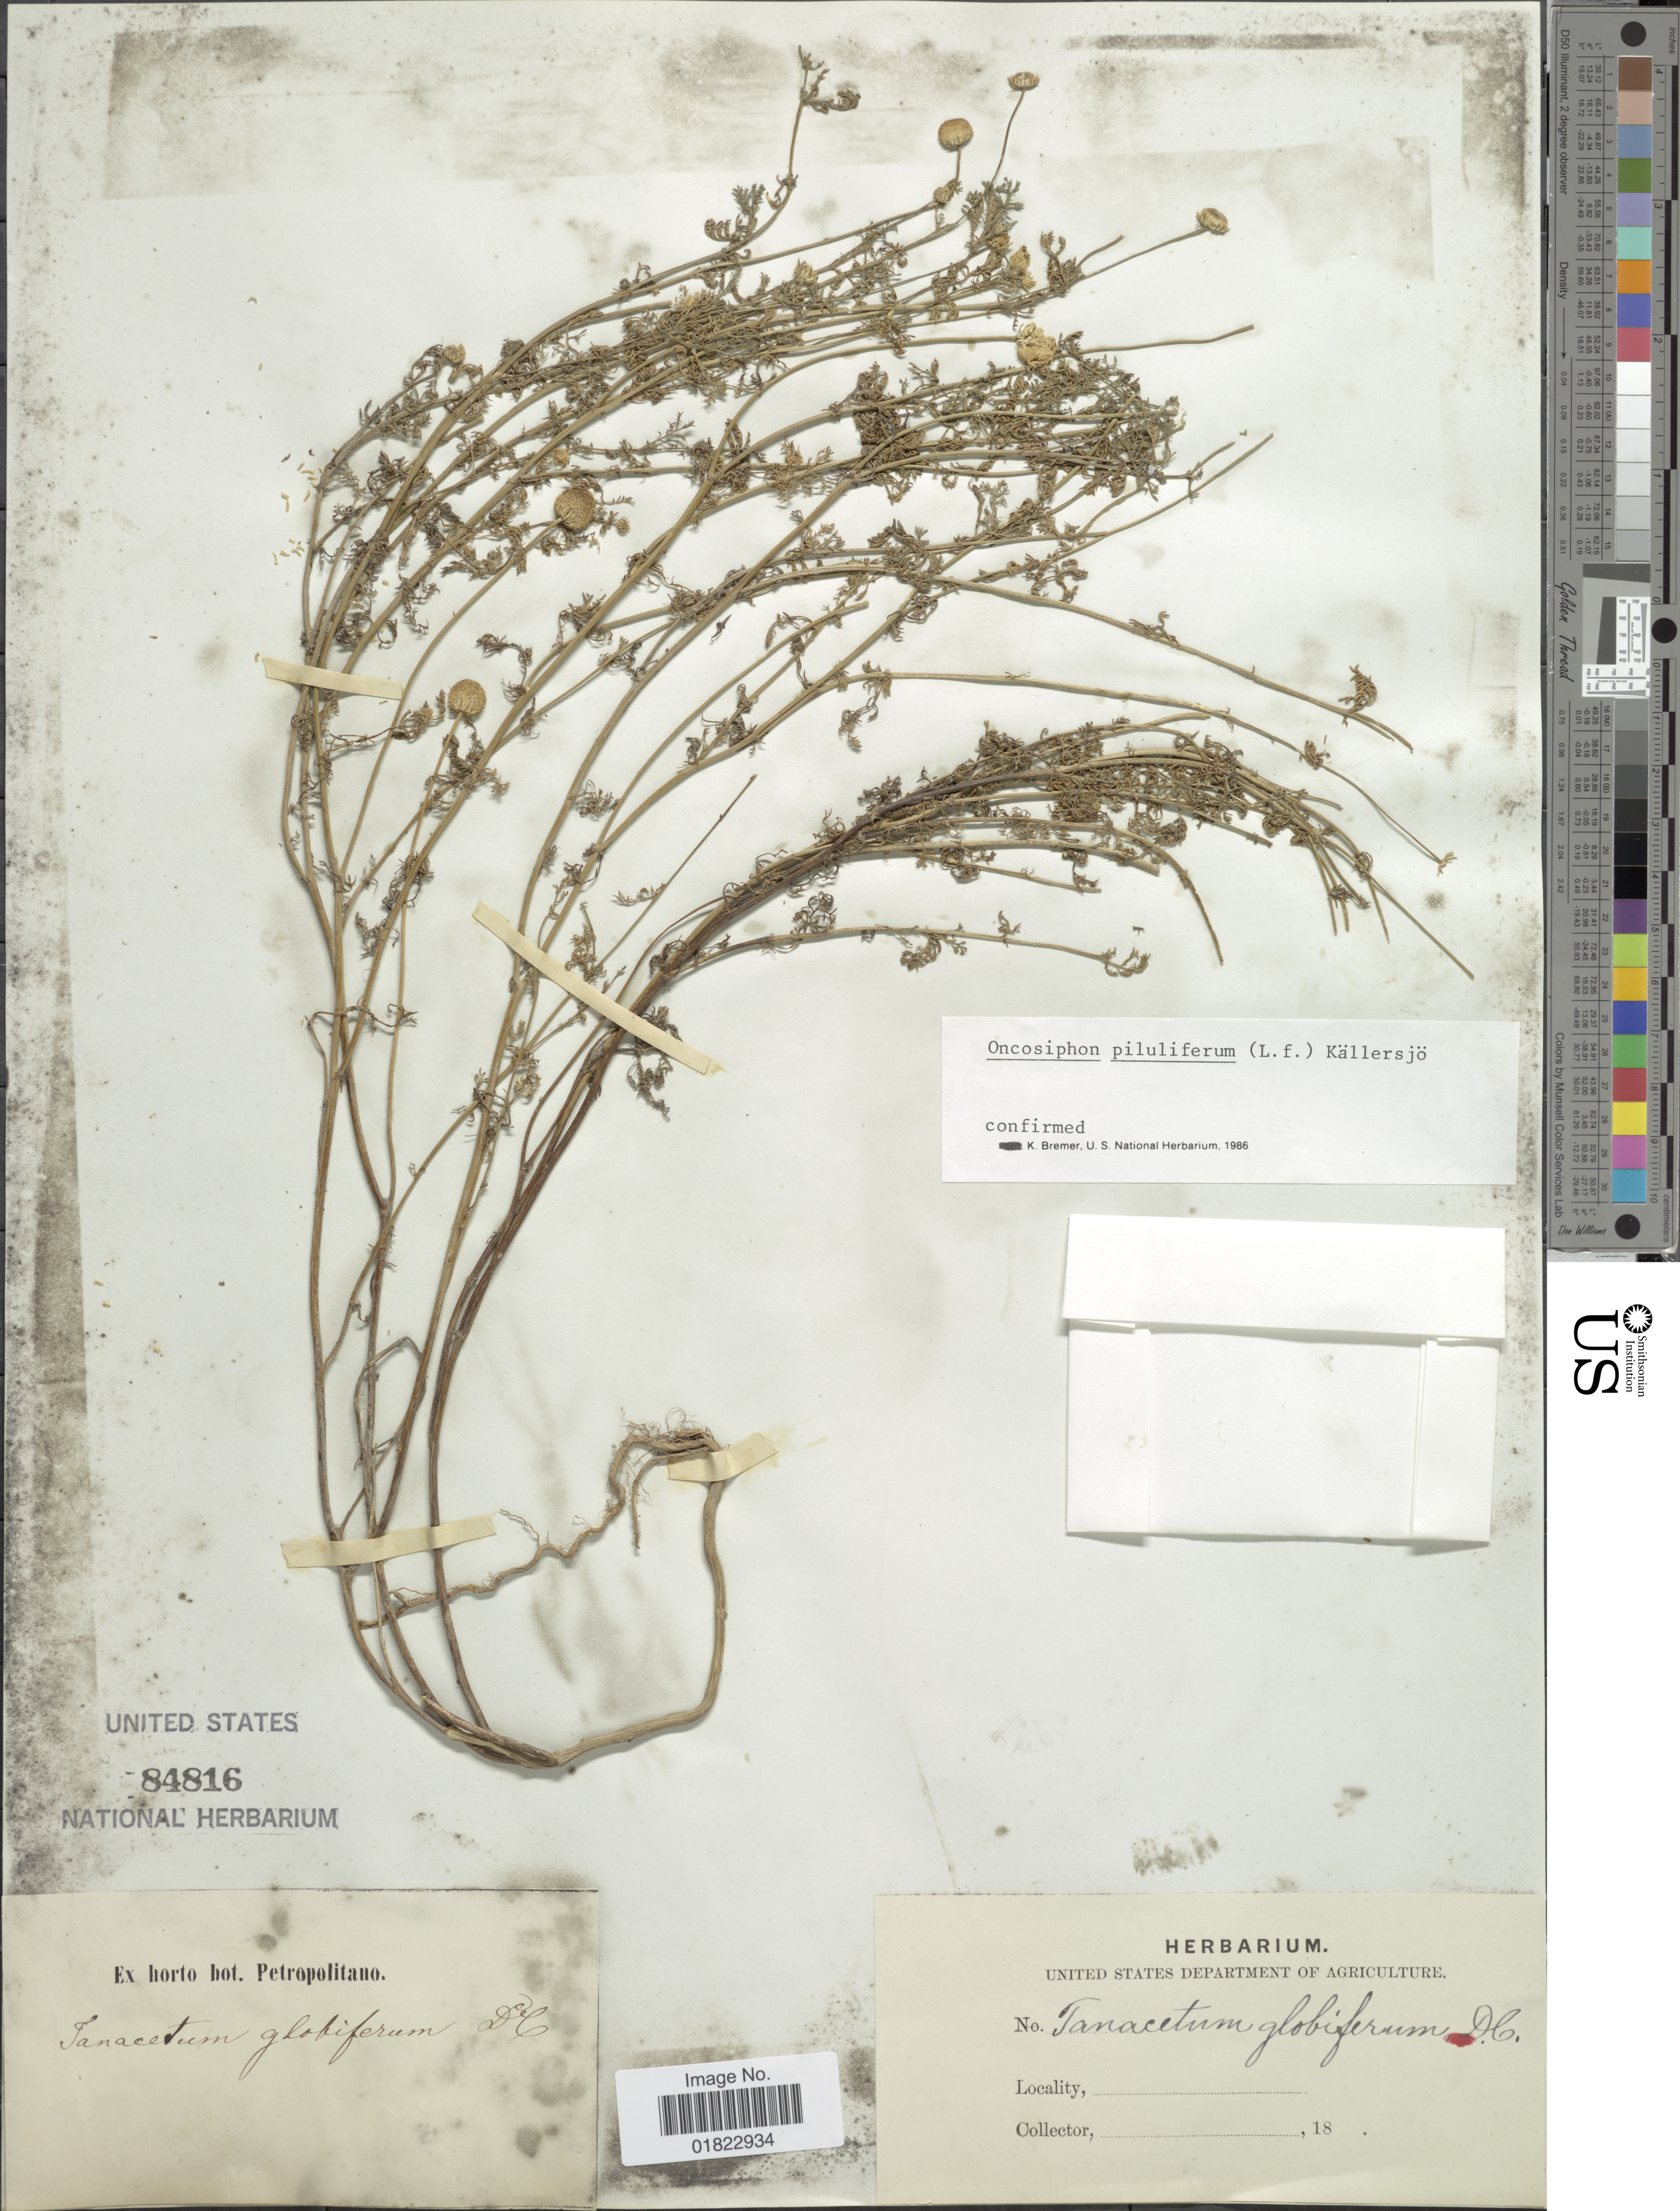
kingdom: Plantae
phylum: Tracheophyta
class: Magnoliopsida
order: Asterales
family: Asteraceae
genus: Oncosiphon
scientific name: Oncosiphon piluliferum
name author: (L. f.) Källersjö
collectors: ex herb. U. S. Department of Agriculture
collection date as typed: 18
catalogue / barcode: US 84816